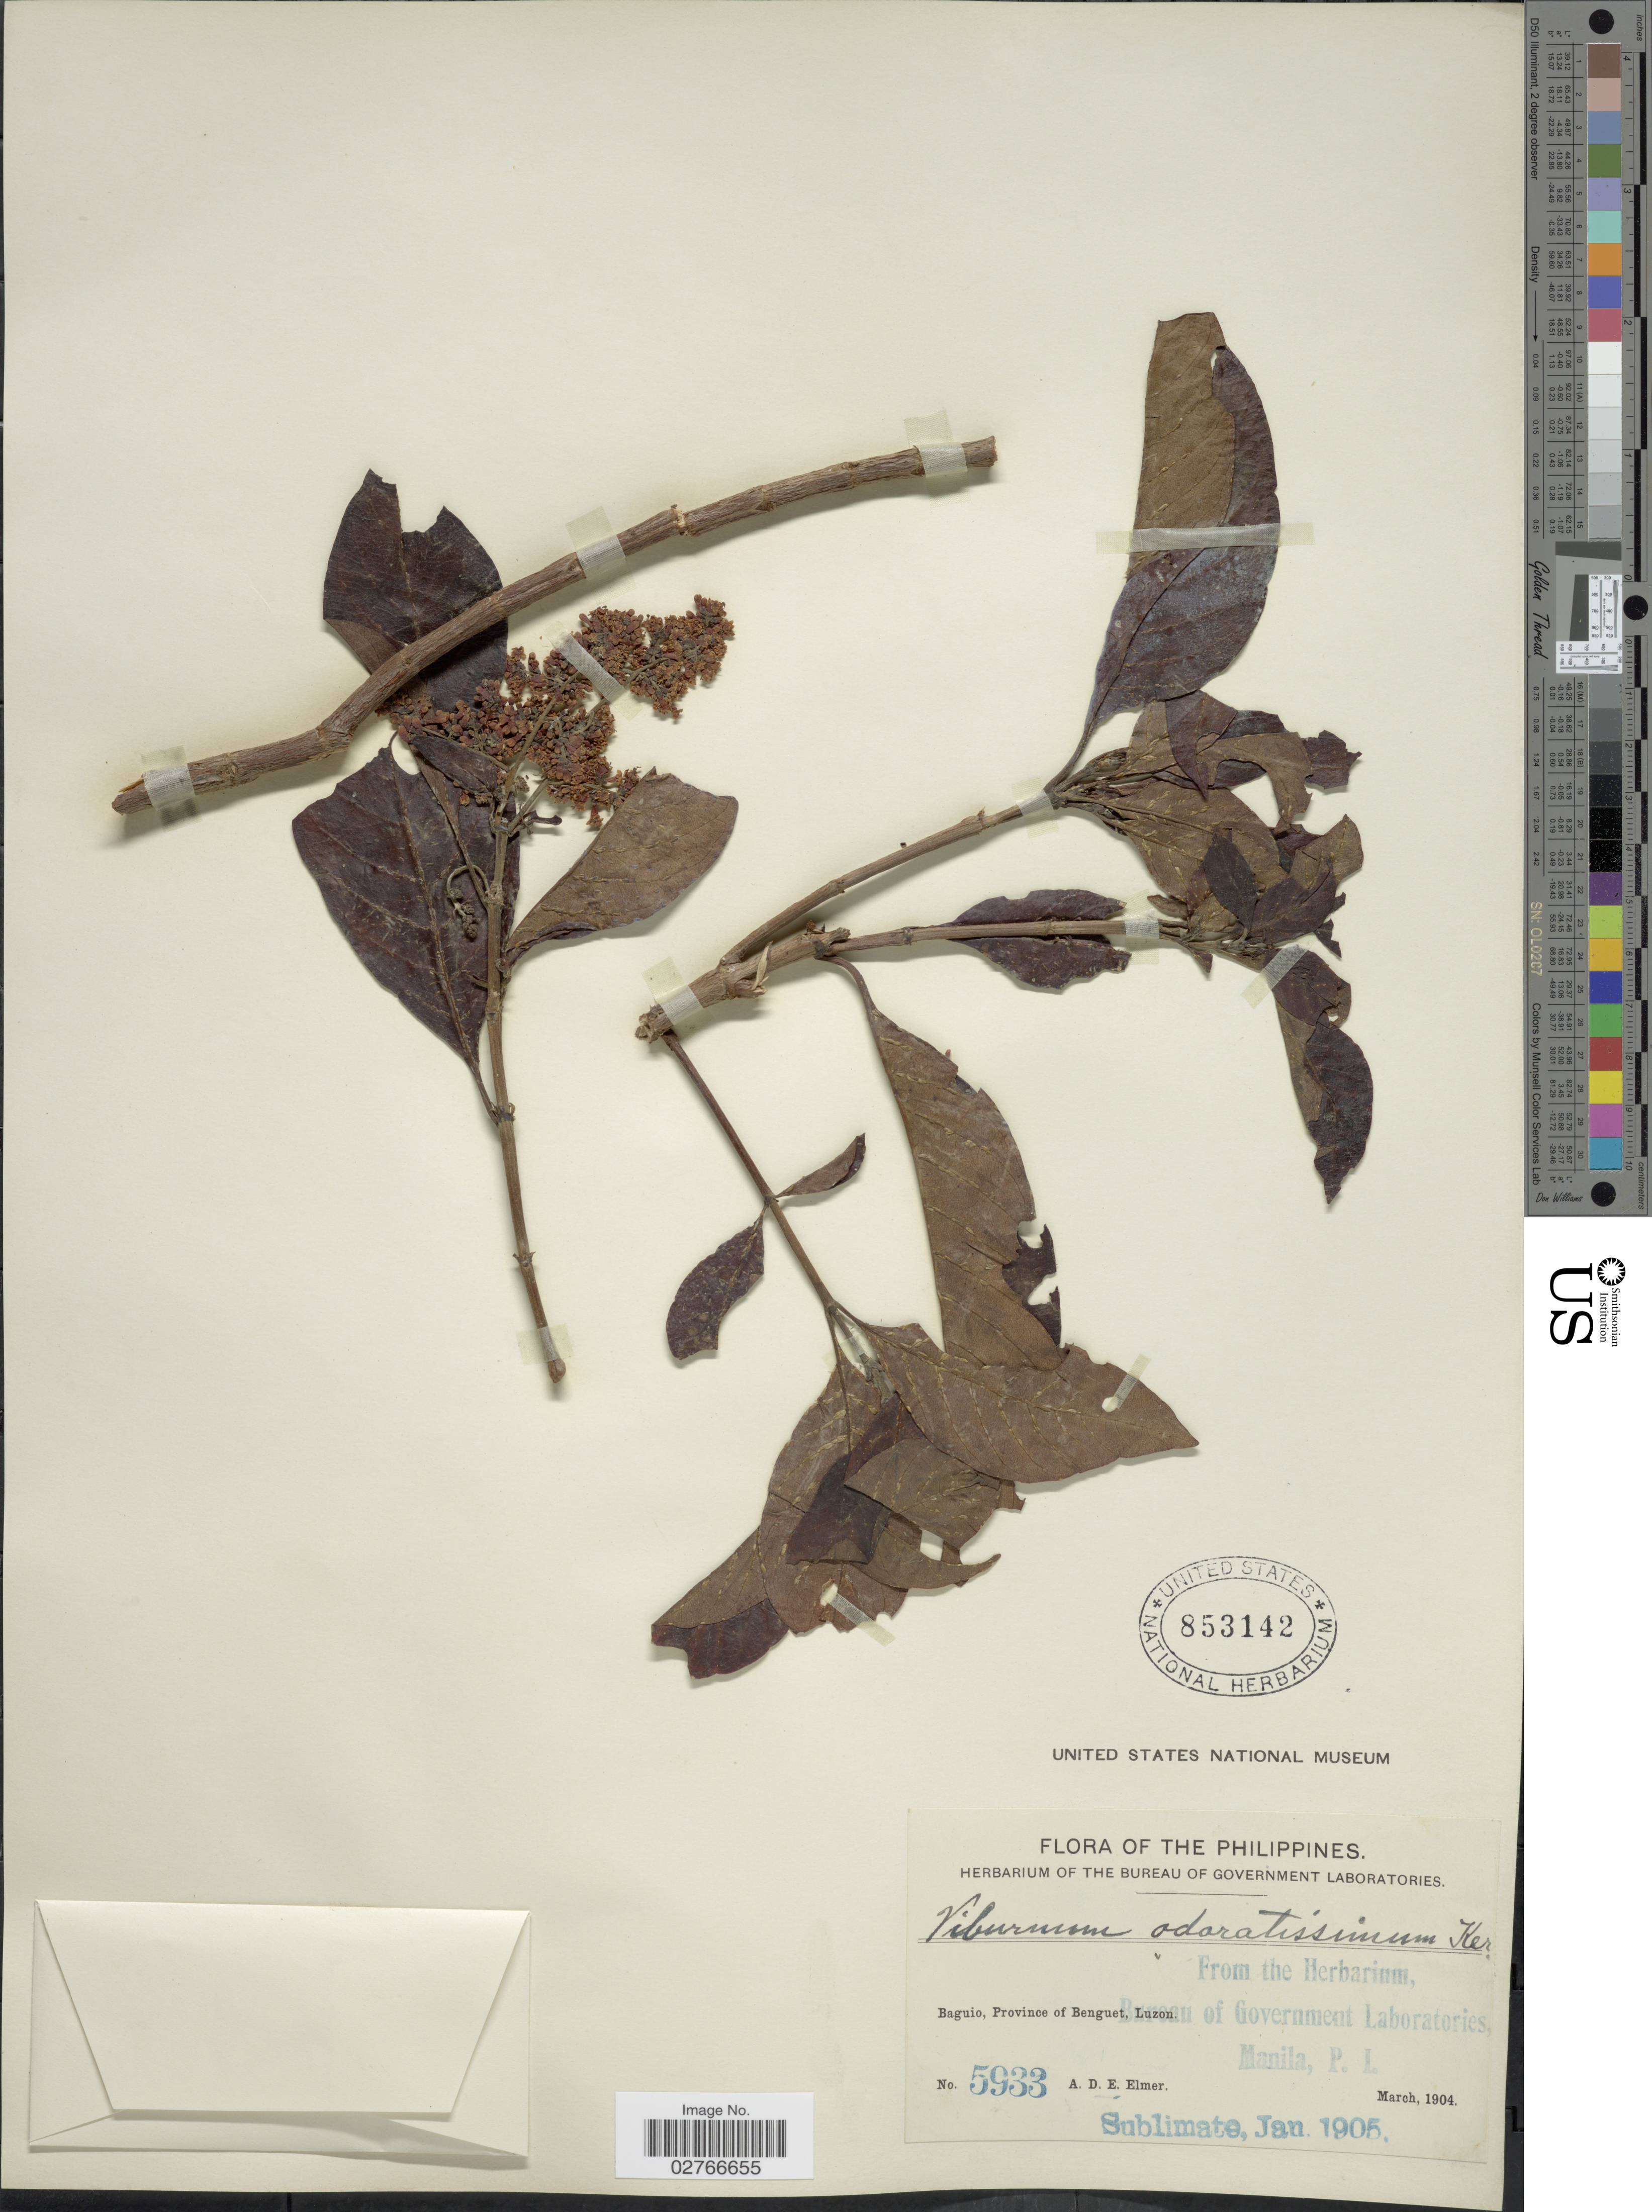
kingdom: Plantae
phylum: Tracheophyta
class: Magnoliopsida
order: Dipsacales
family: Viburnaceae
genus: Viburnum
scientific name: Viburnum odoratissimum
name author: Ker Gawl.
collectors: A. D. E. Elmer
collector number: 5933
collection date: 1904-03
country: Philippines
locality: Baguio, Province of Benguet, Luzon.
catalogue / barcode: US 853142